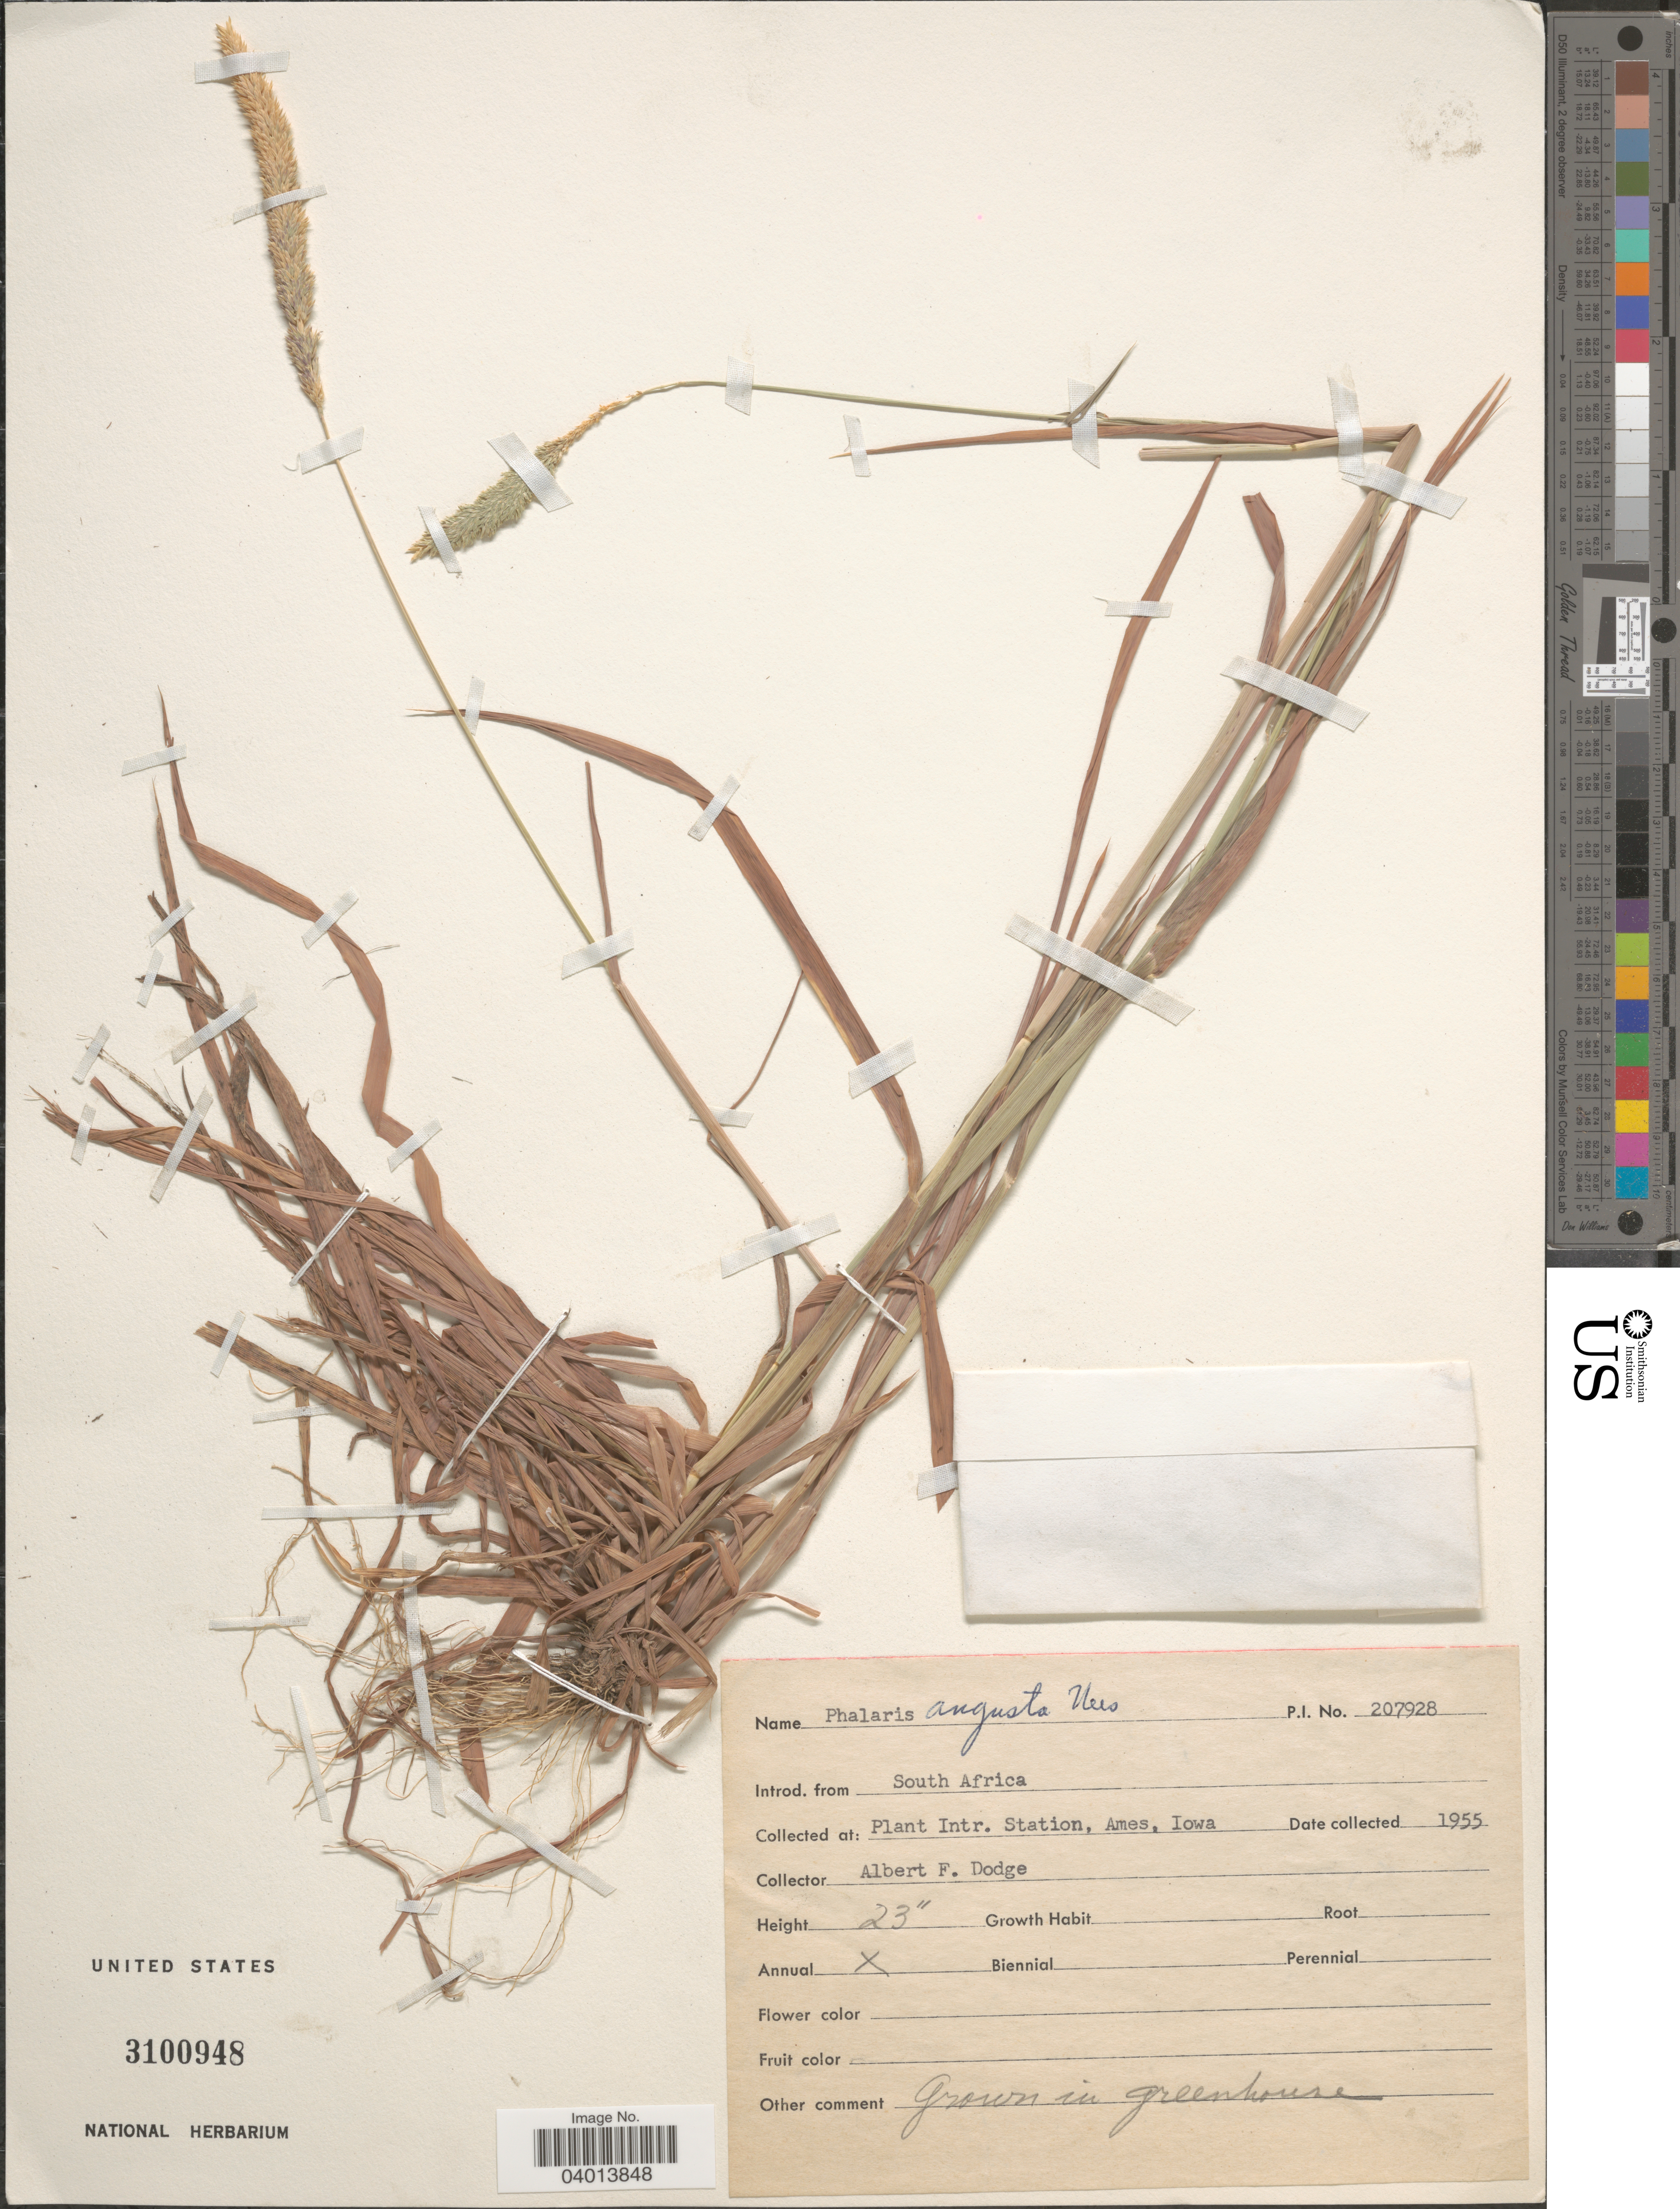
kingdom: Plantae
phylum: Tracheophyta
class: Liliopsida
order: Poales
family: Poaceae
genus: Phalaris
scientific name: Phalaris angusta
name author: Nees ex Trin.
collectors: A. Dodge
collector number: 207928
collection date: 1955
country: United States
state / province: Iowa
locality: Plant Intr. Station, Ames. Grown in greenhouse.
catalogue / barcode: US 3100948